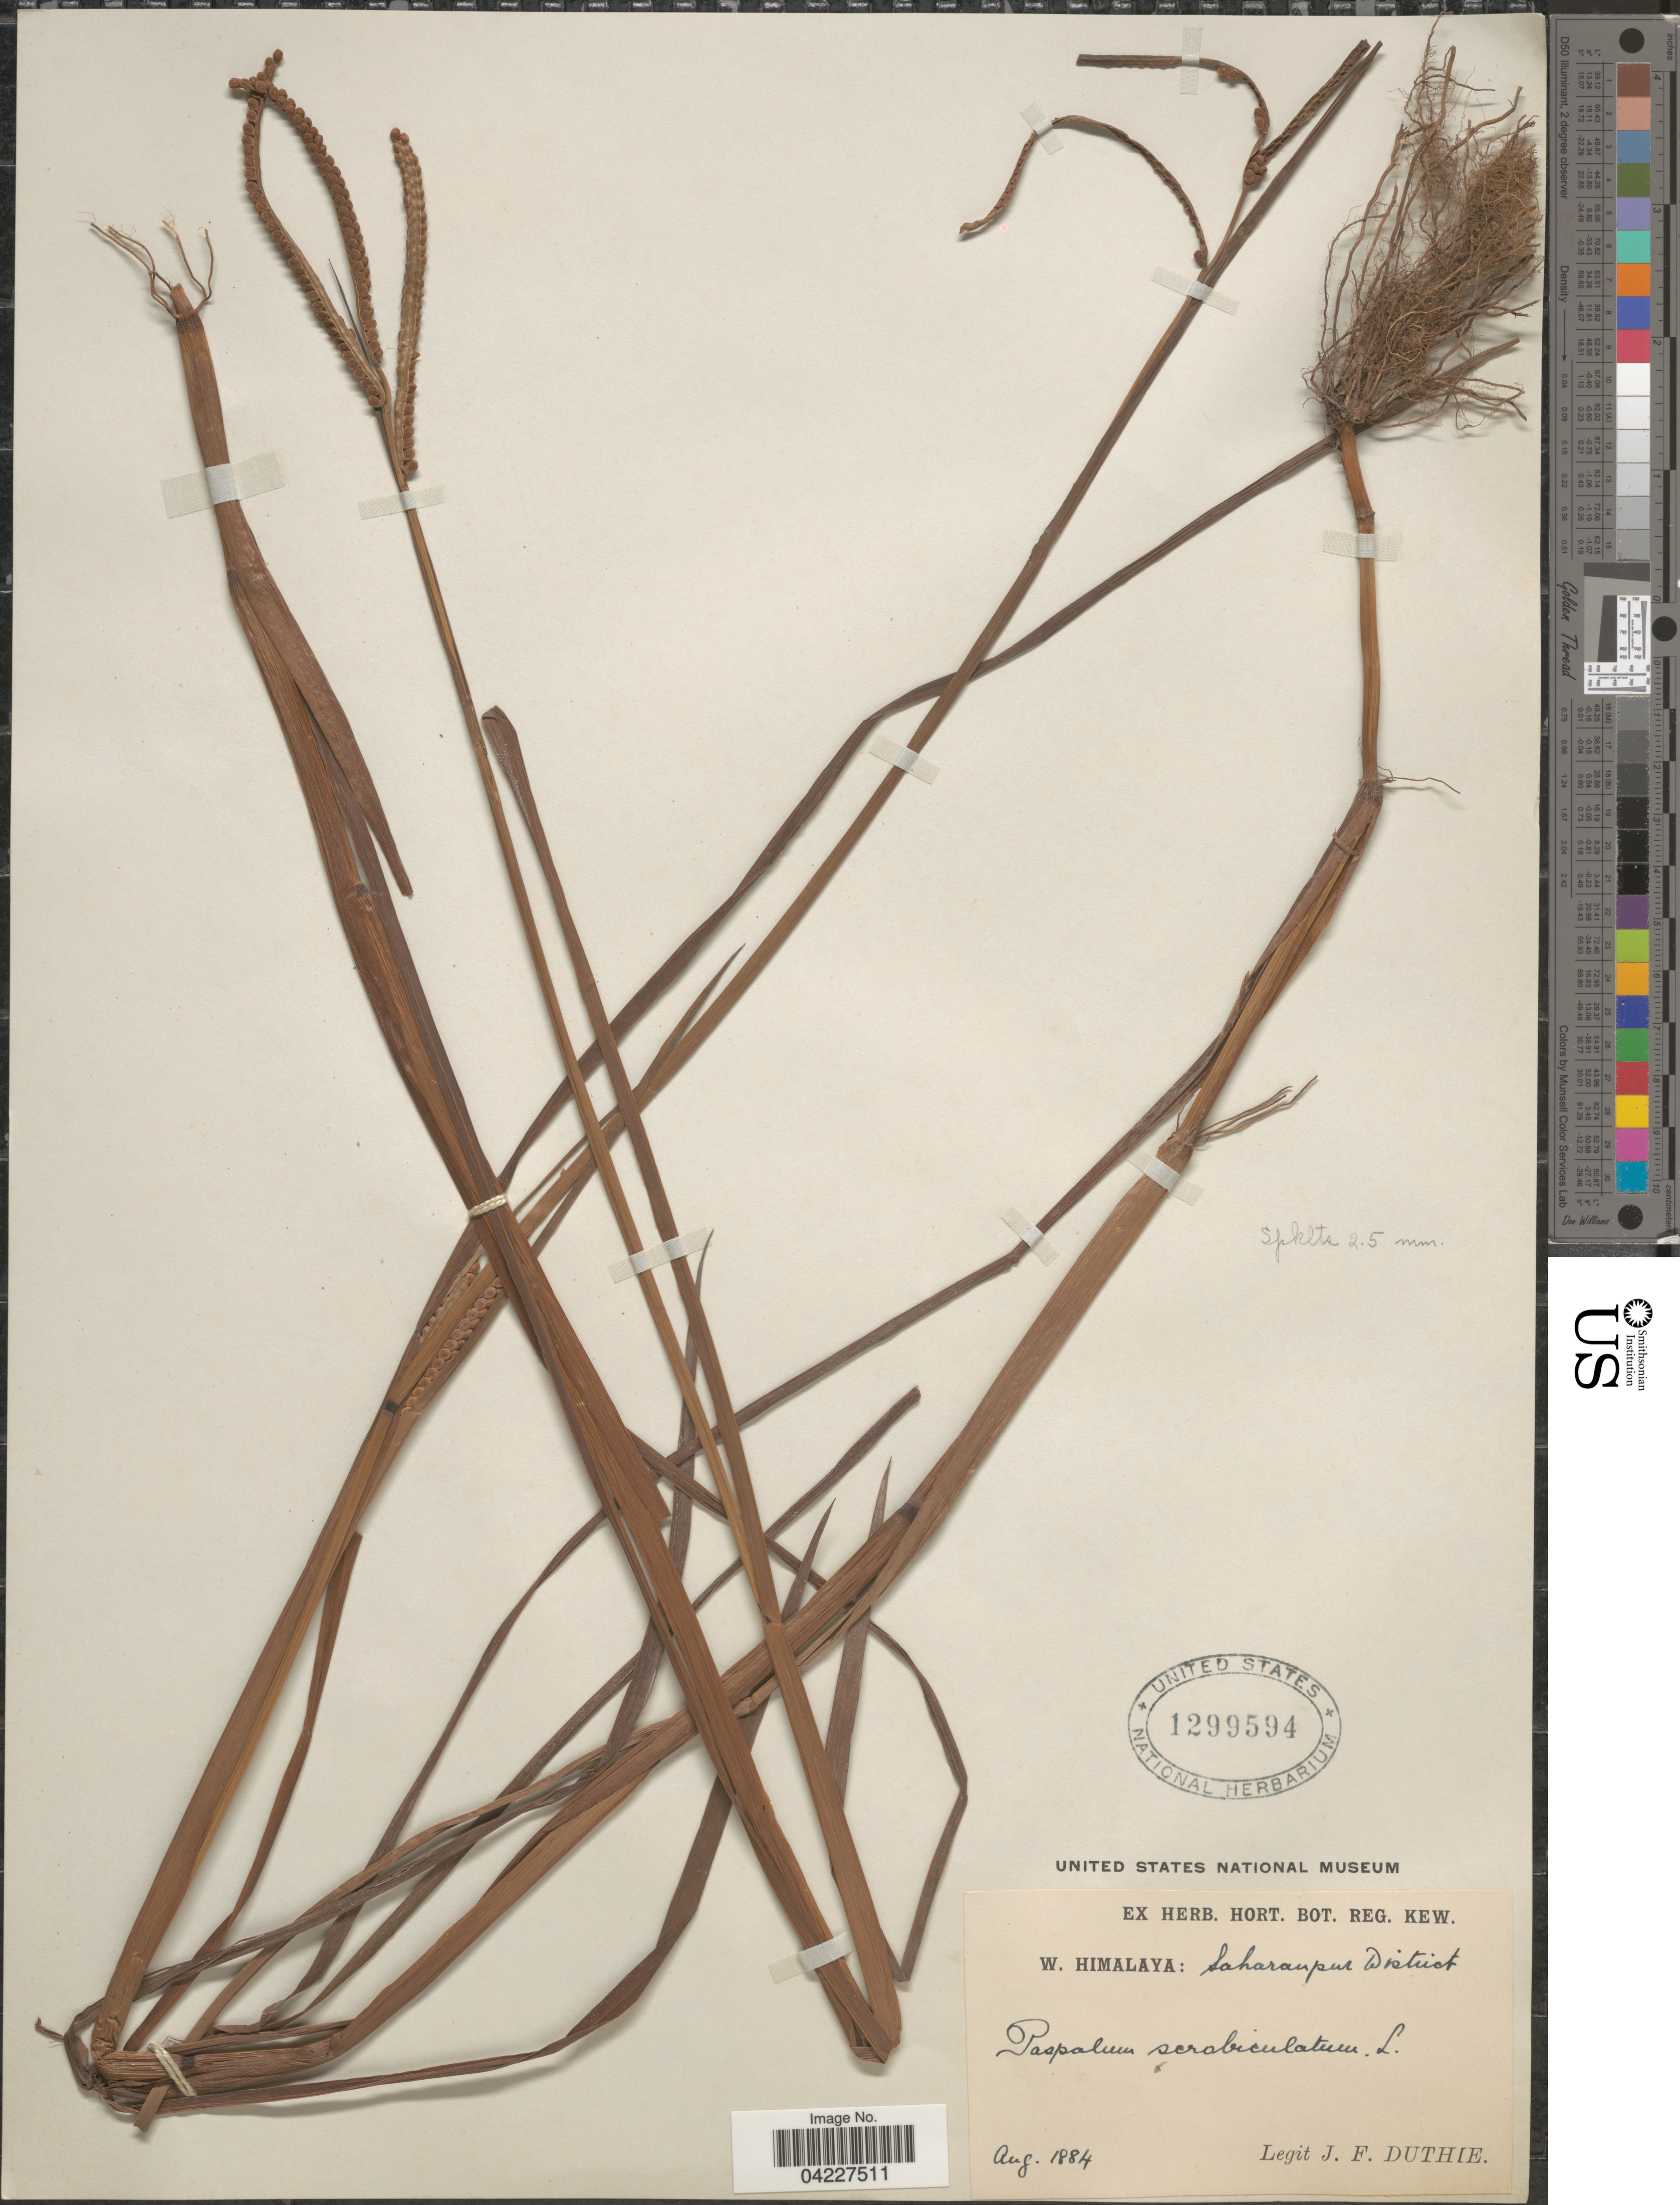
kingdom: Plantae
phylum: Tracheophyta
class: Liliopsida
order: Poales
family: Poaceae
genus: Paspalum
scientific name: Paspalum scrobiculatum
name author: L.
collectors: J. F. Duthie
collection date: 1884-08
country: India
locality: W. Himalaya: Saharanpur District.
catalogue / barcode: US 1299594